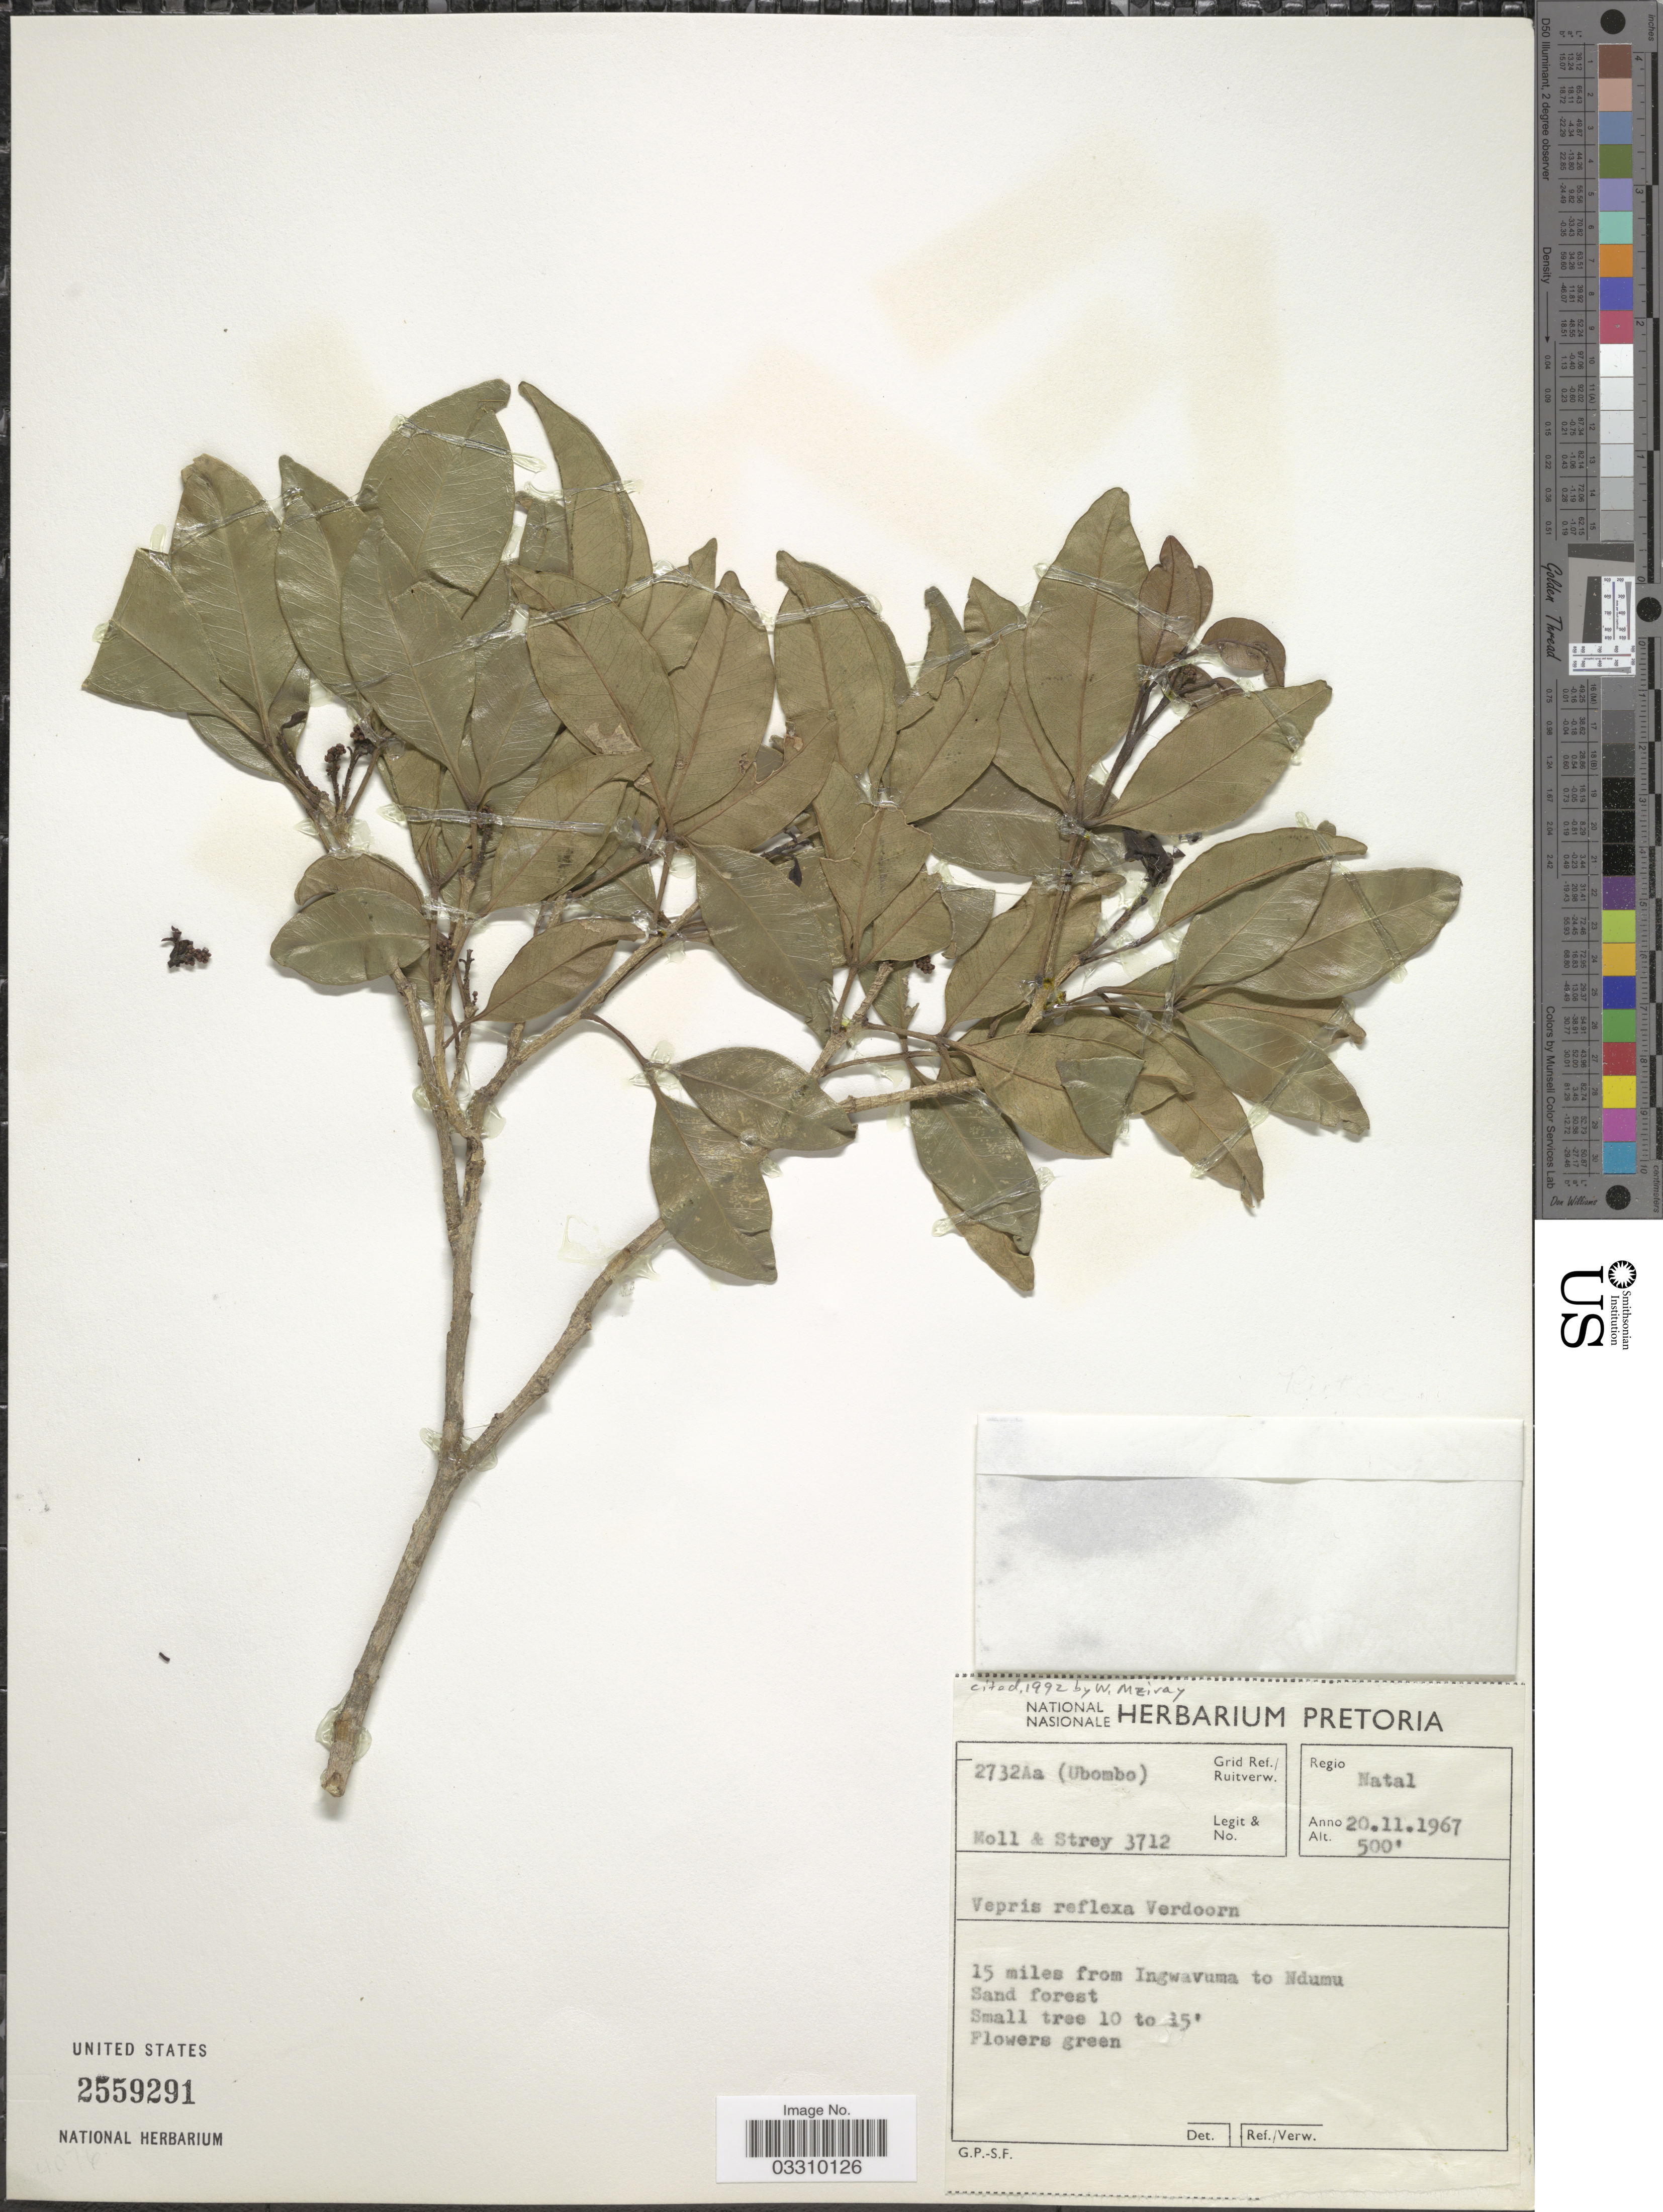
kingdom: Plantae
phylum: Tracheophyta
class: Magnoliopsida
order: Sapindales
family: Rutaceae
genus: Vepris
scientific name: Vepris reflexa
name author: I. Verd.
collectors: -. Moll & -. Strey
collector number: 3712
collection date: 1967-11-20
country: South Africa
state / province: KwaZulu-Natal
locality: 2732Aa (Ubombo) Grid Ref. Regio Natal. 15 miles from Ingwavuma to Ndumu.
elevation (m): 152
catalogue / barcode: US 2559291